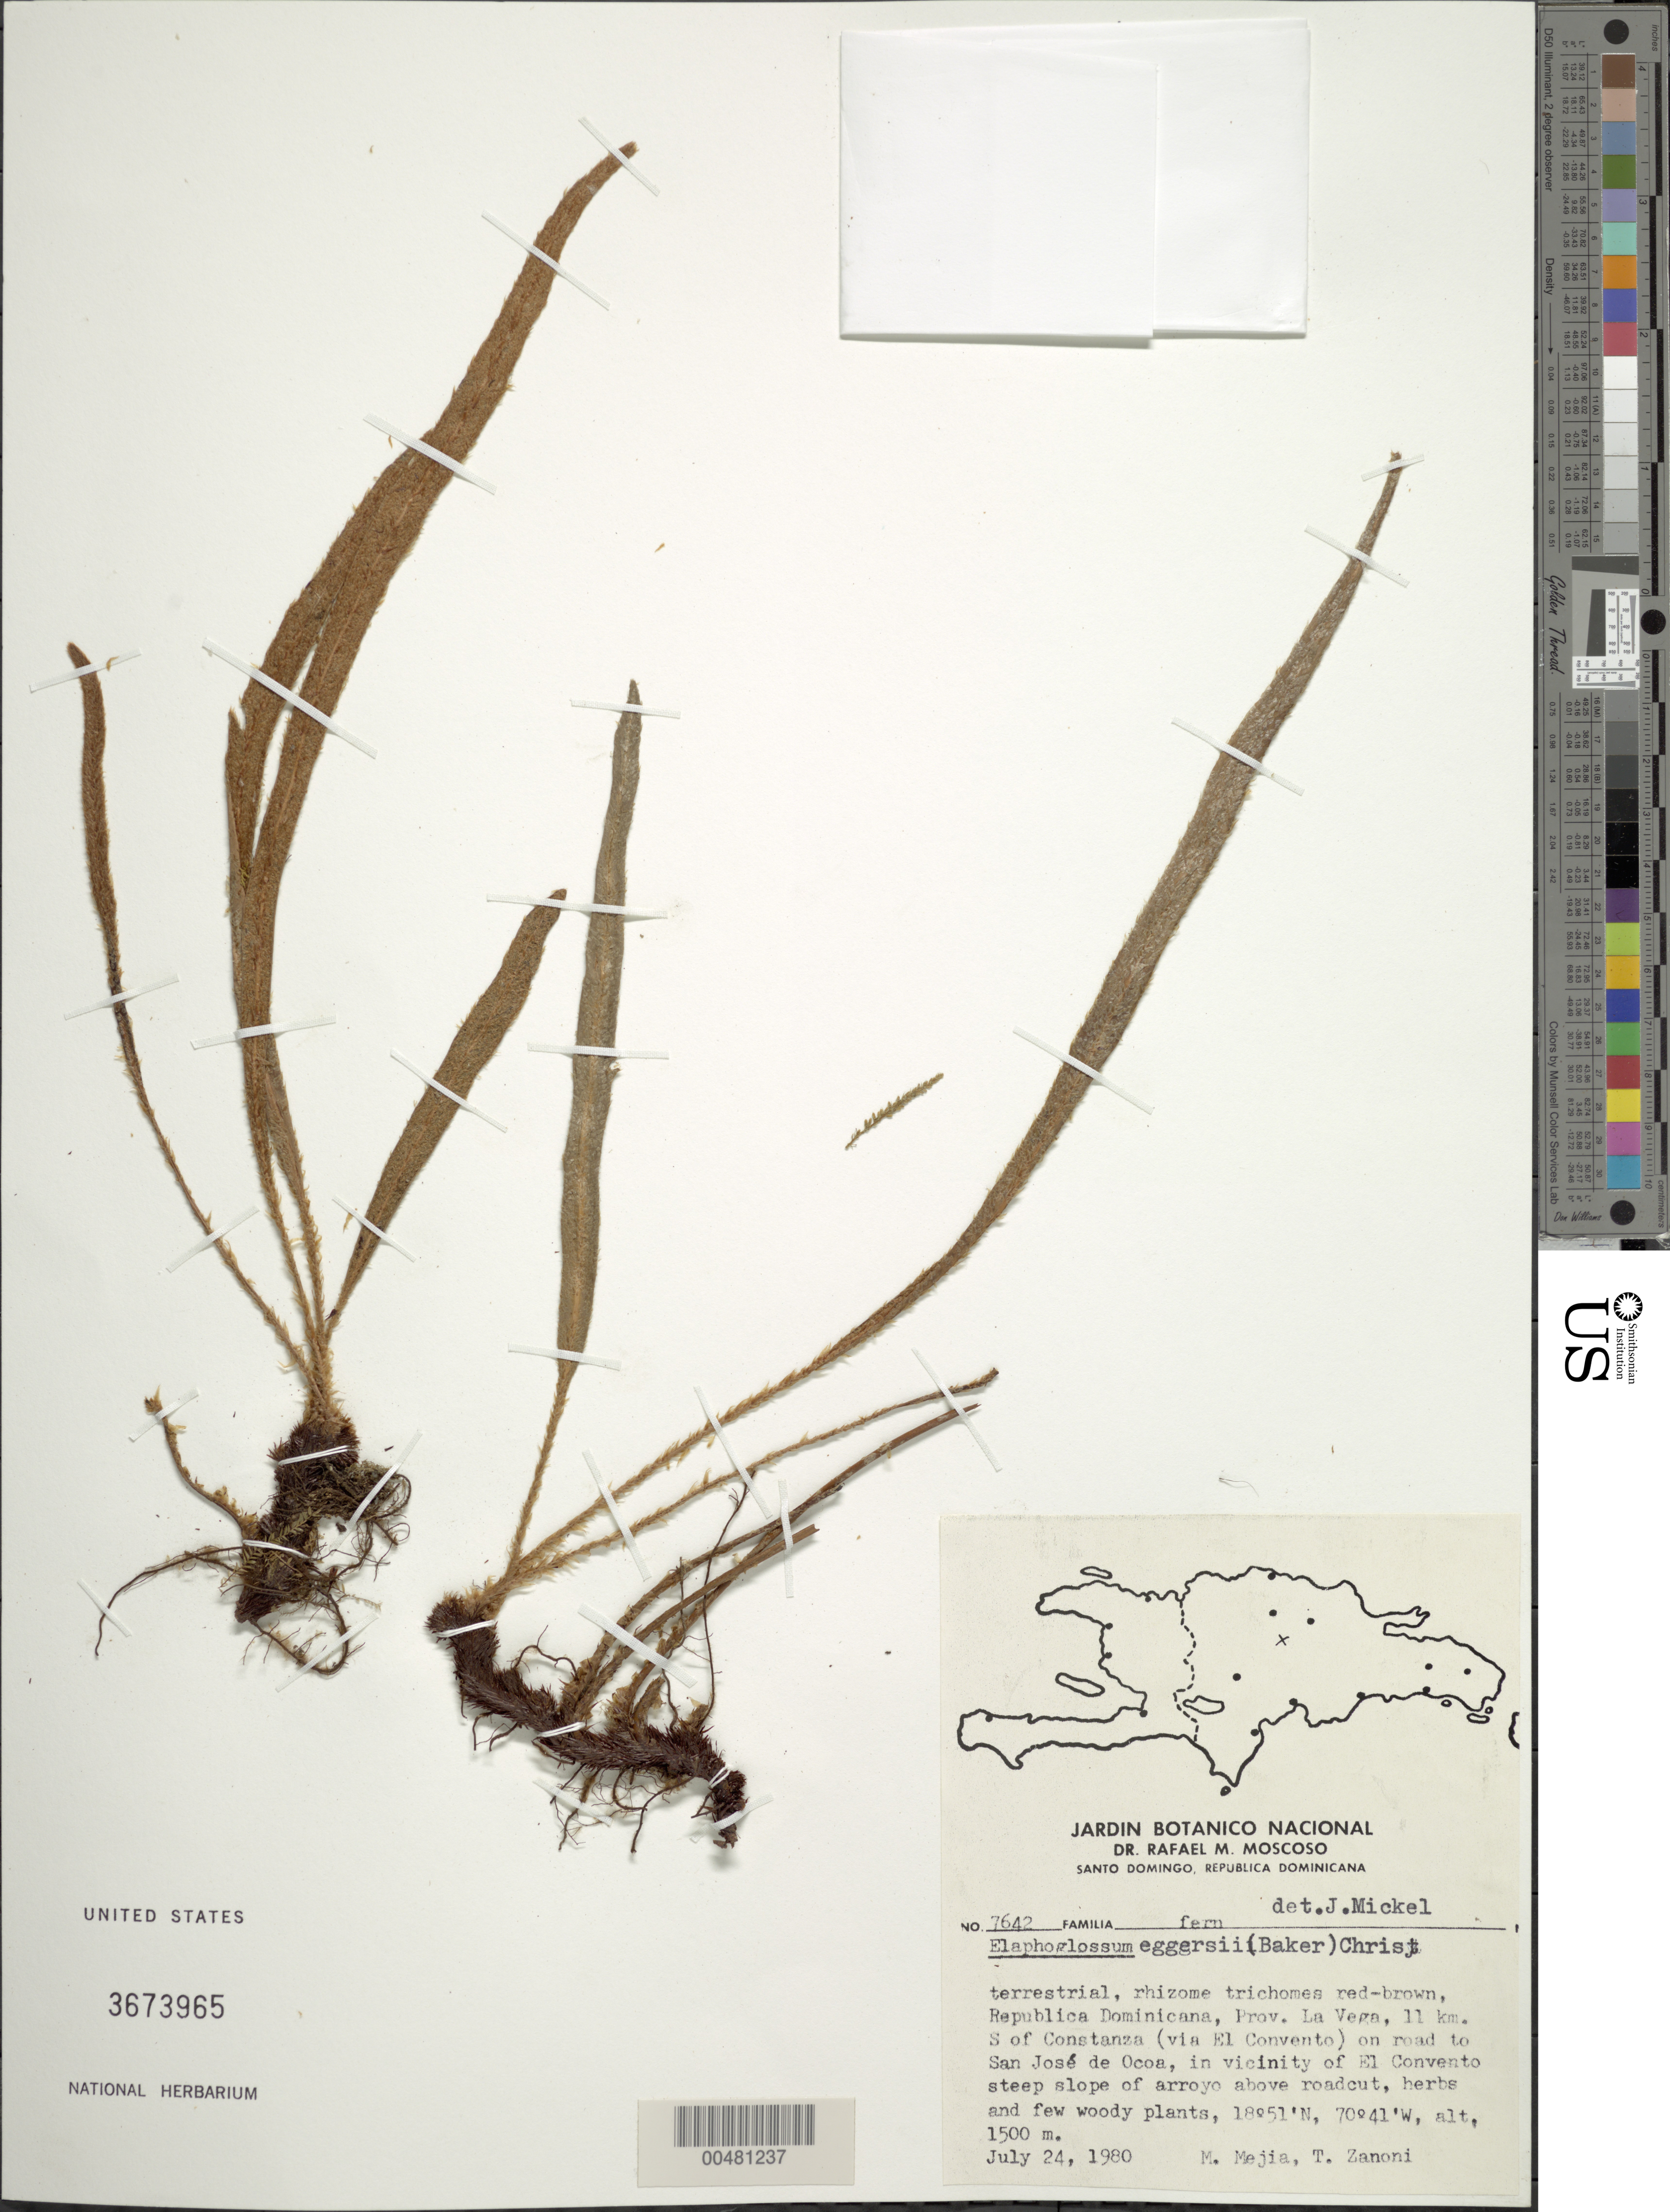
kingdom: Plantae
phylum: Tracheophyta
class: Polypodiopsida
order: Polypodiales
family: Dryopteridaceae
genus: Elaphoglossum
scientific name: Elaphoglossum eggersii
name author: (Baker) Christ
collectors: M. Mejia & T. A. Zanoni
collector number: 7642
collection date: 1980-07-24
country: Dominican Republic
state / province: La Vega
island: Hispaniola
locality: Constanza, 11 km S (via El Convento) on road to San José de Ocoa, in vicinity of El Convento.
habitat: Steep slope of arroyo above roadcut, herbs and few woody plants.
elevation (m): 1500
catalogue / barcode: US 3673965